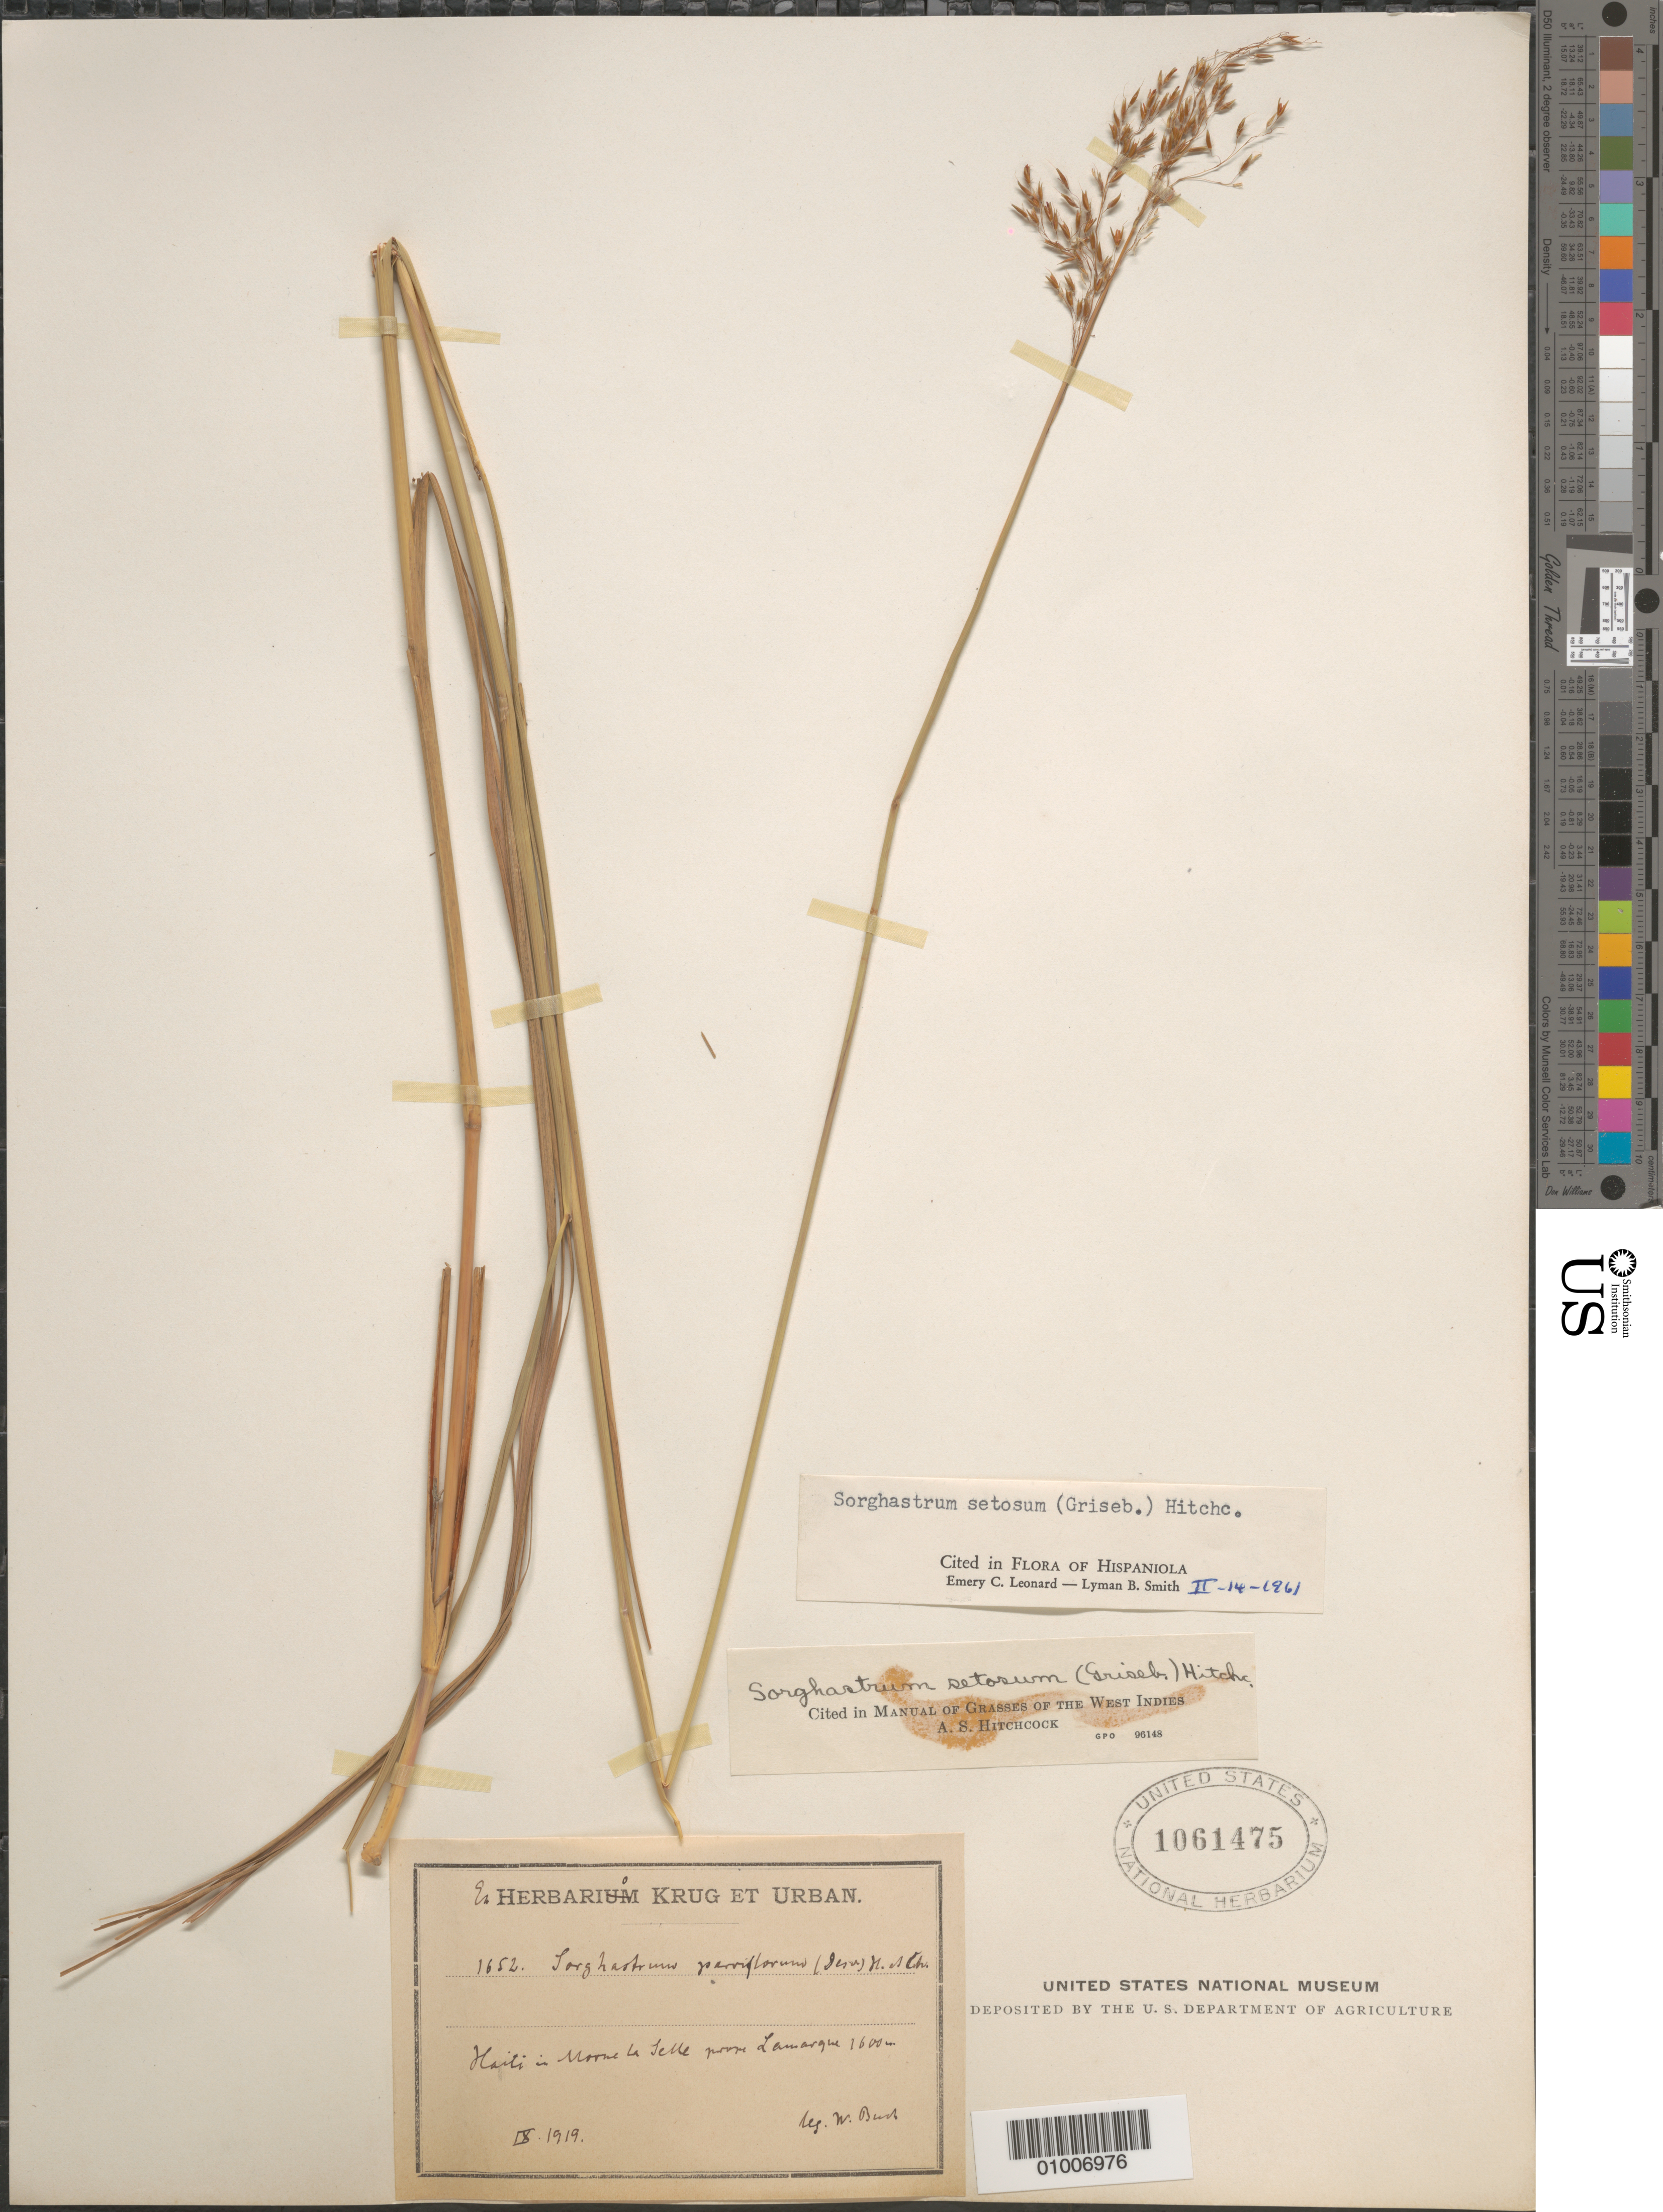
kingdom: Plantae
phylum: Tracheophyta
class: Liliopsida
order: Poales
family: Poaceae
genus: Sorghastrum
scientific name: Sorghastrum setosum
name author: (Griseb.) Hitchc.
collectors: W. Buch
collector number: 1652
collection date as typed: Sep 1919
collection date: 1919-09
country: Haiti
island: Hispaniola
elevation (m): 1600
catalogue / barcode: US 1061475